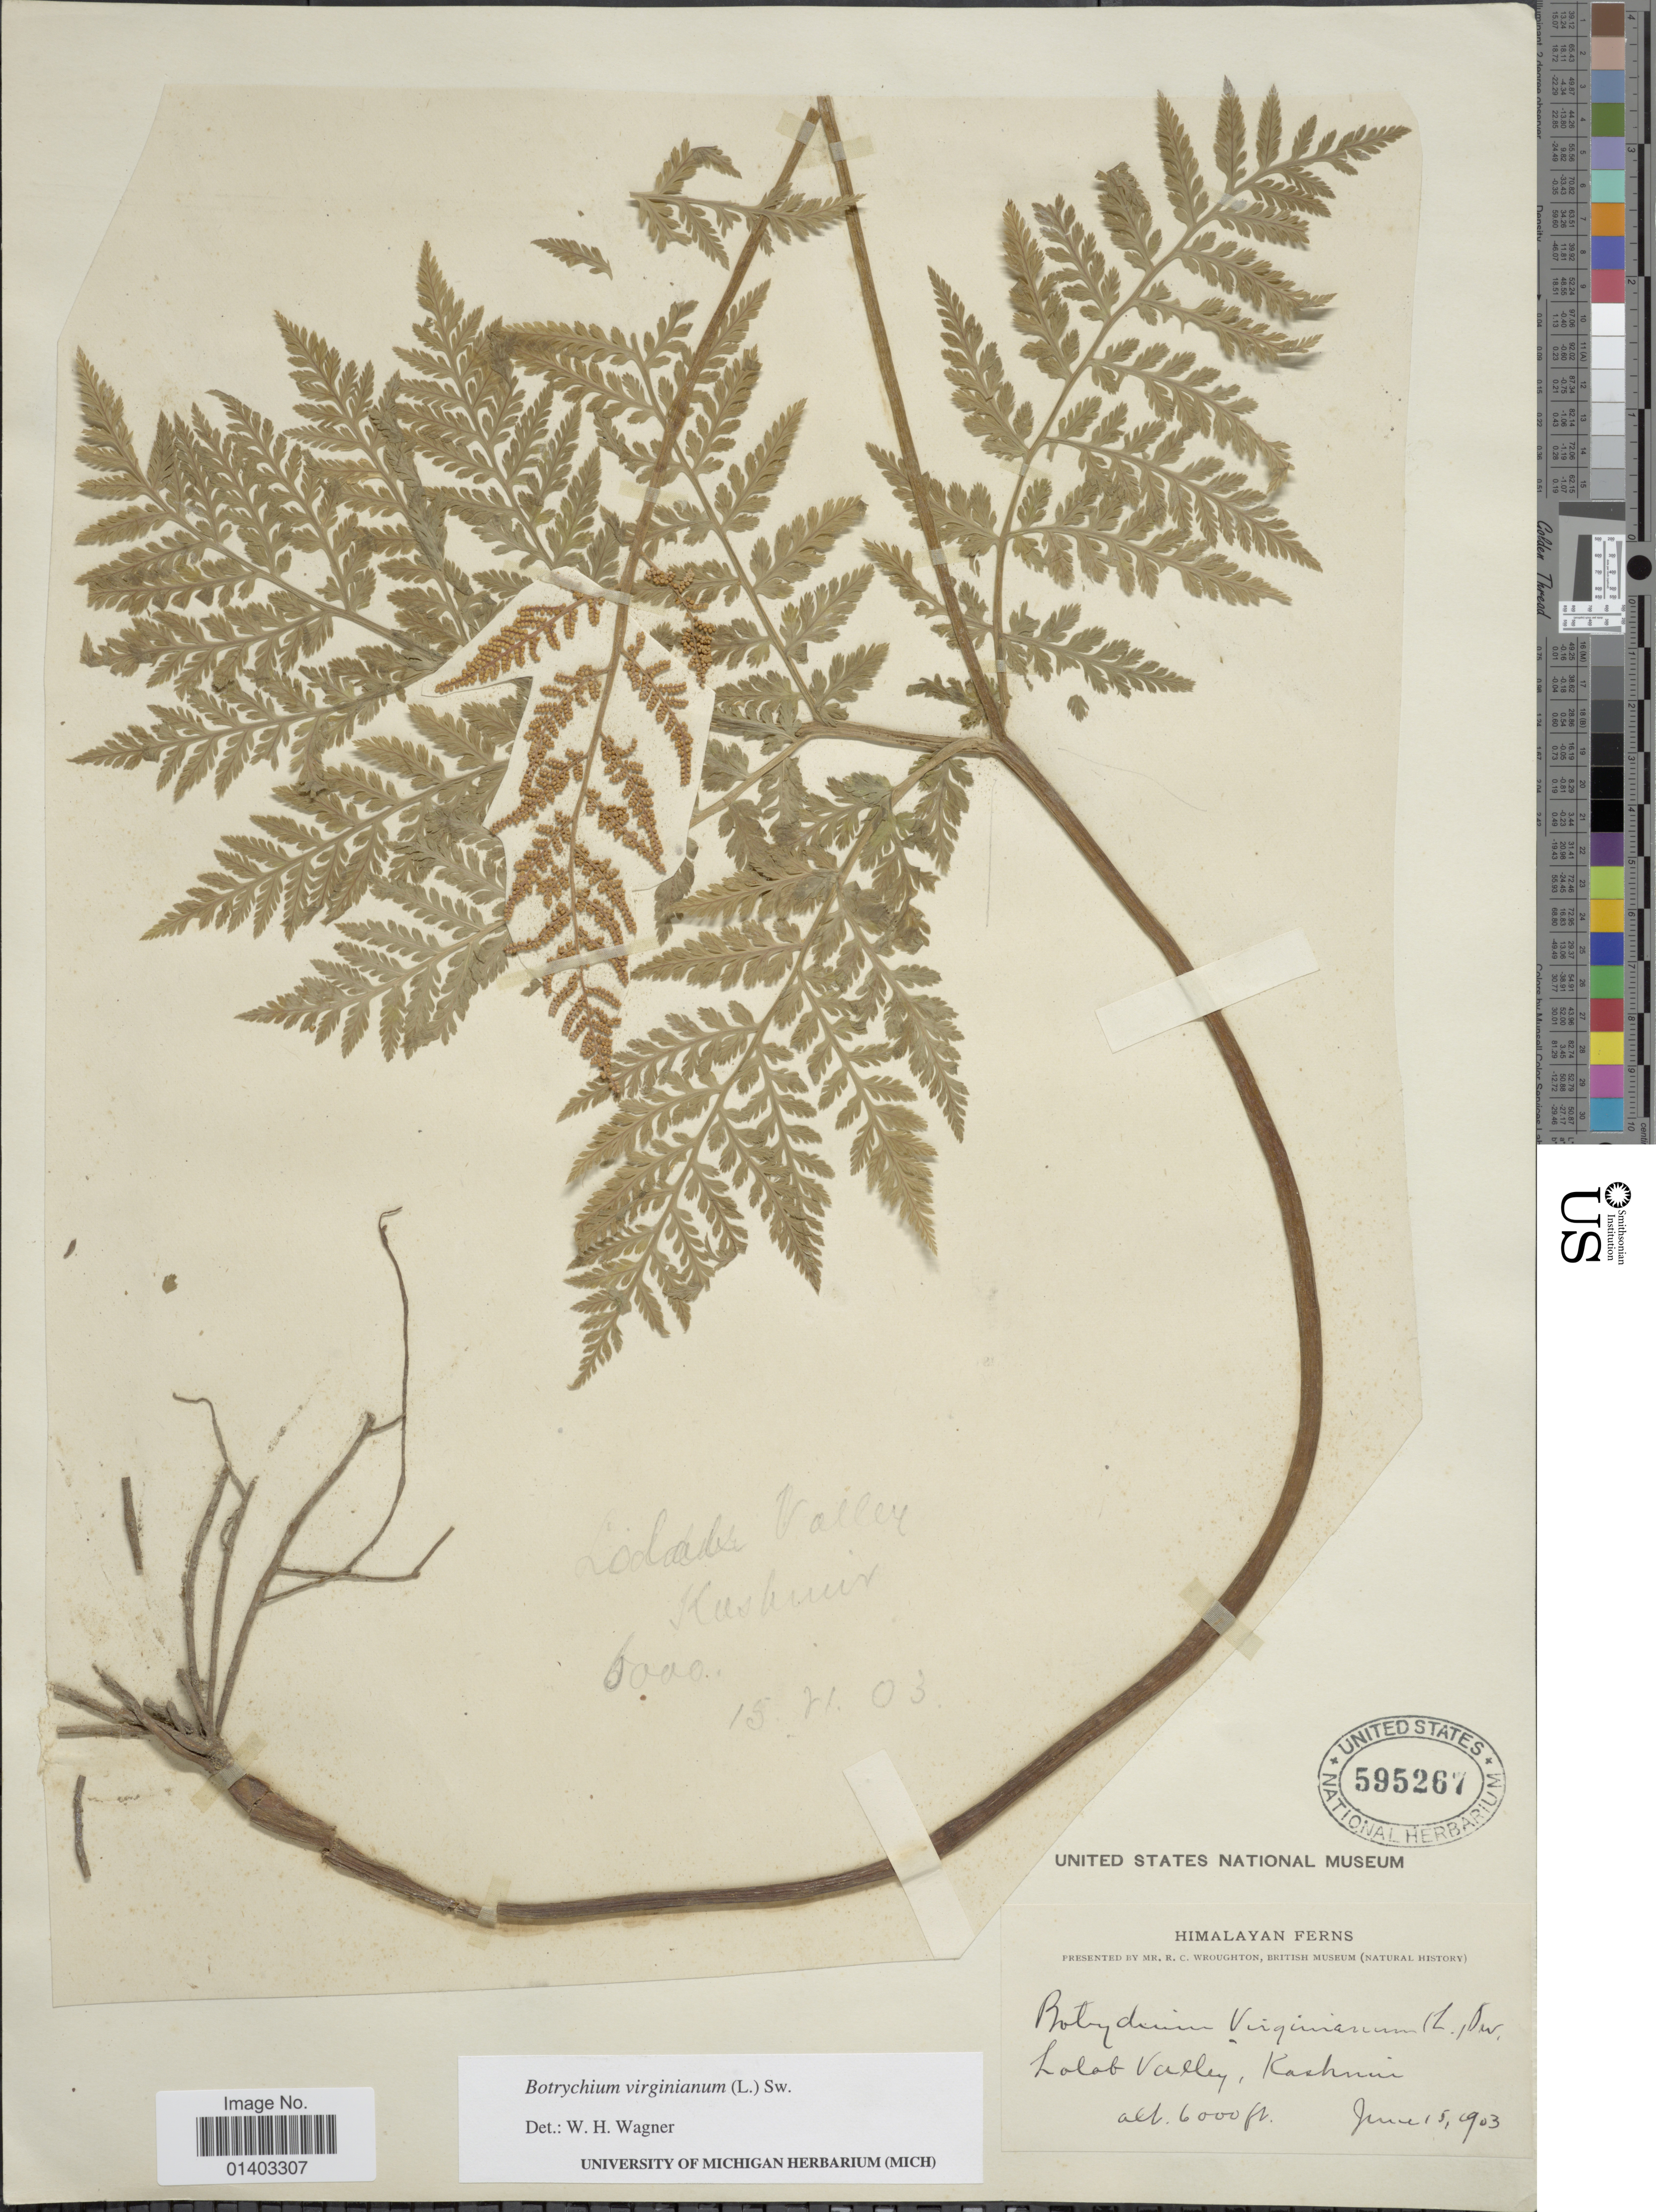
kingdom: Plantae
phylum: Tracheophyta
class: Polypodiopsida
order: Ophioglossales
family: Ophioglossaceae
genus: Botrychium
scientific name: Botrychium virginianum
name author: (L.) Sw.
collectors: R. Wroughton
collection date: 1903-06-15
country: India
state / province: Jammu and Kashmir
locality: Himalaya Ferns, Lolab Valley, Kashmir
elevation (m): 1829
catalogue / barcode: US 595267